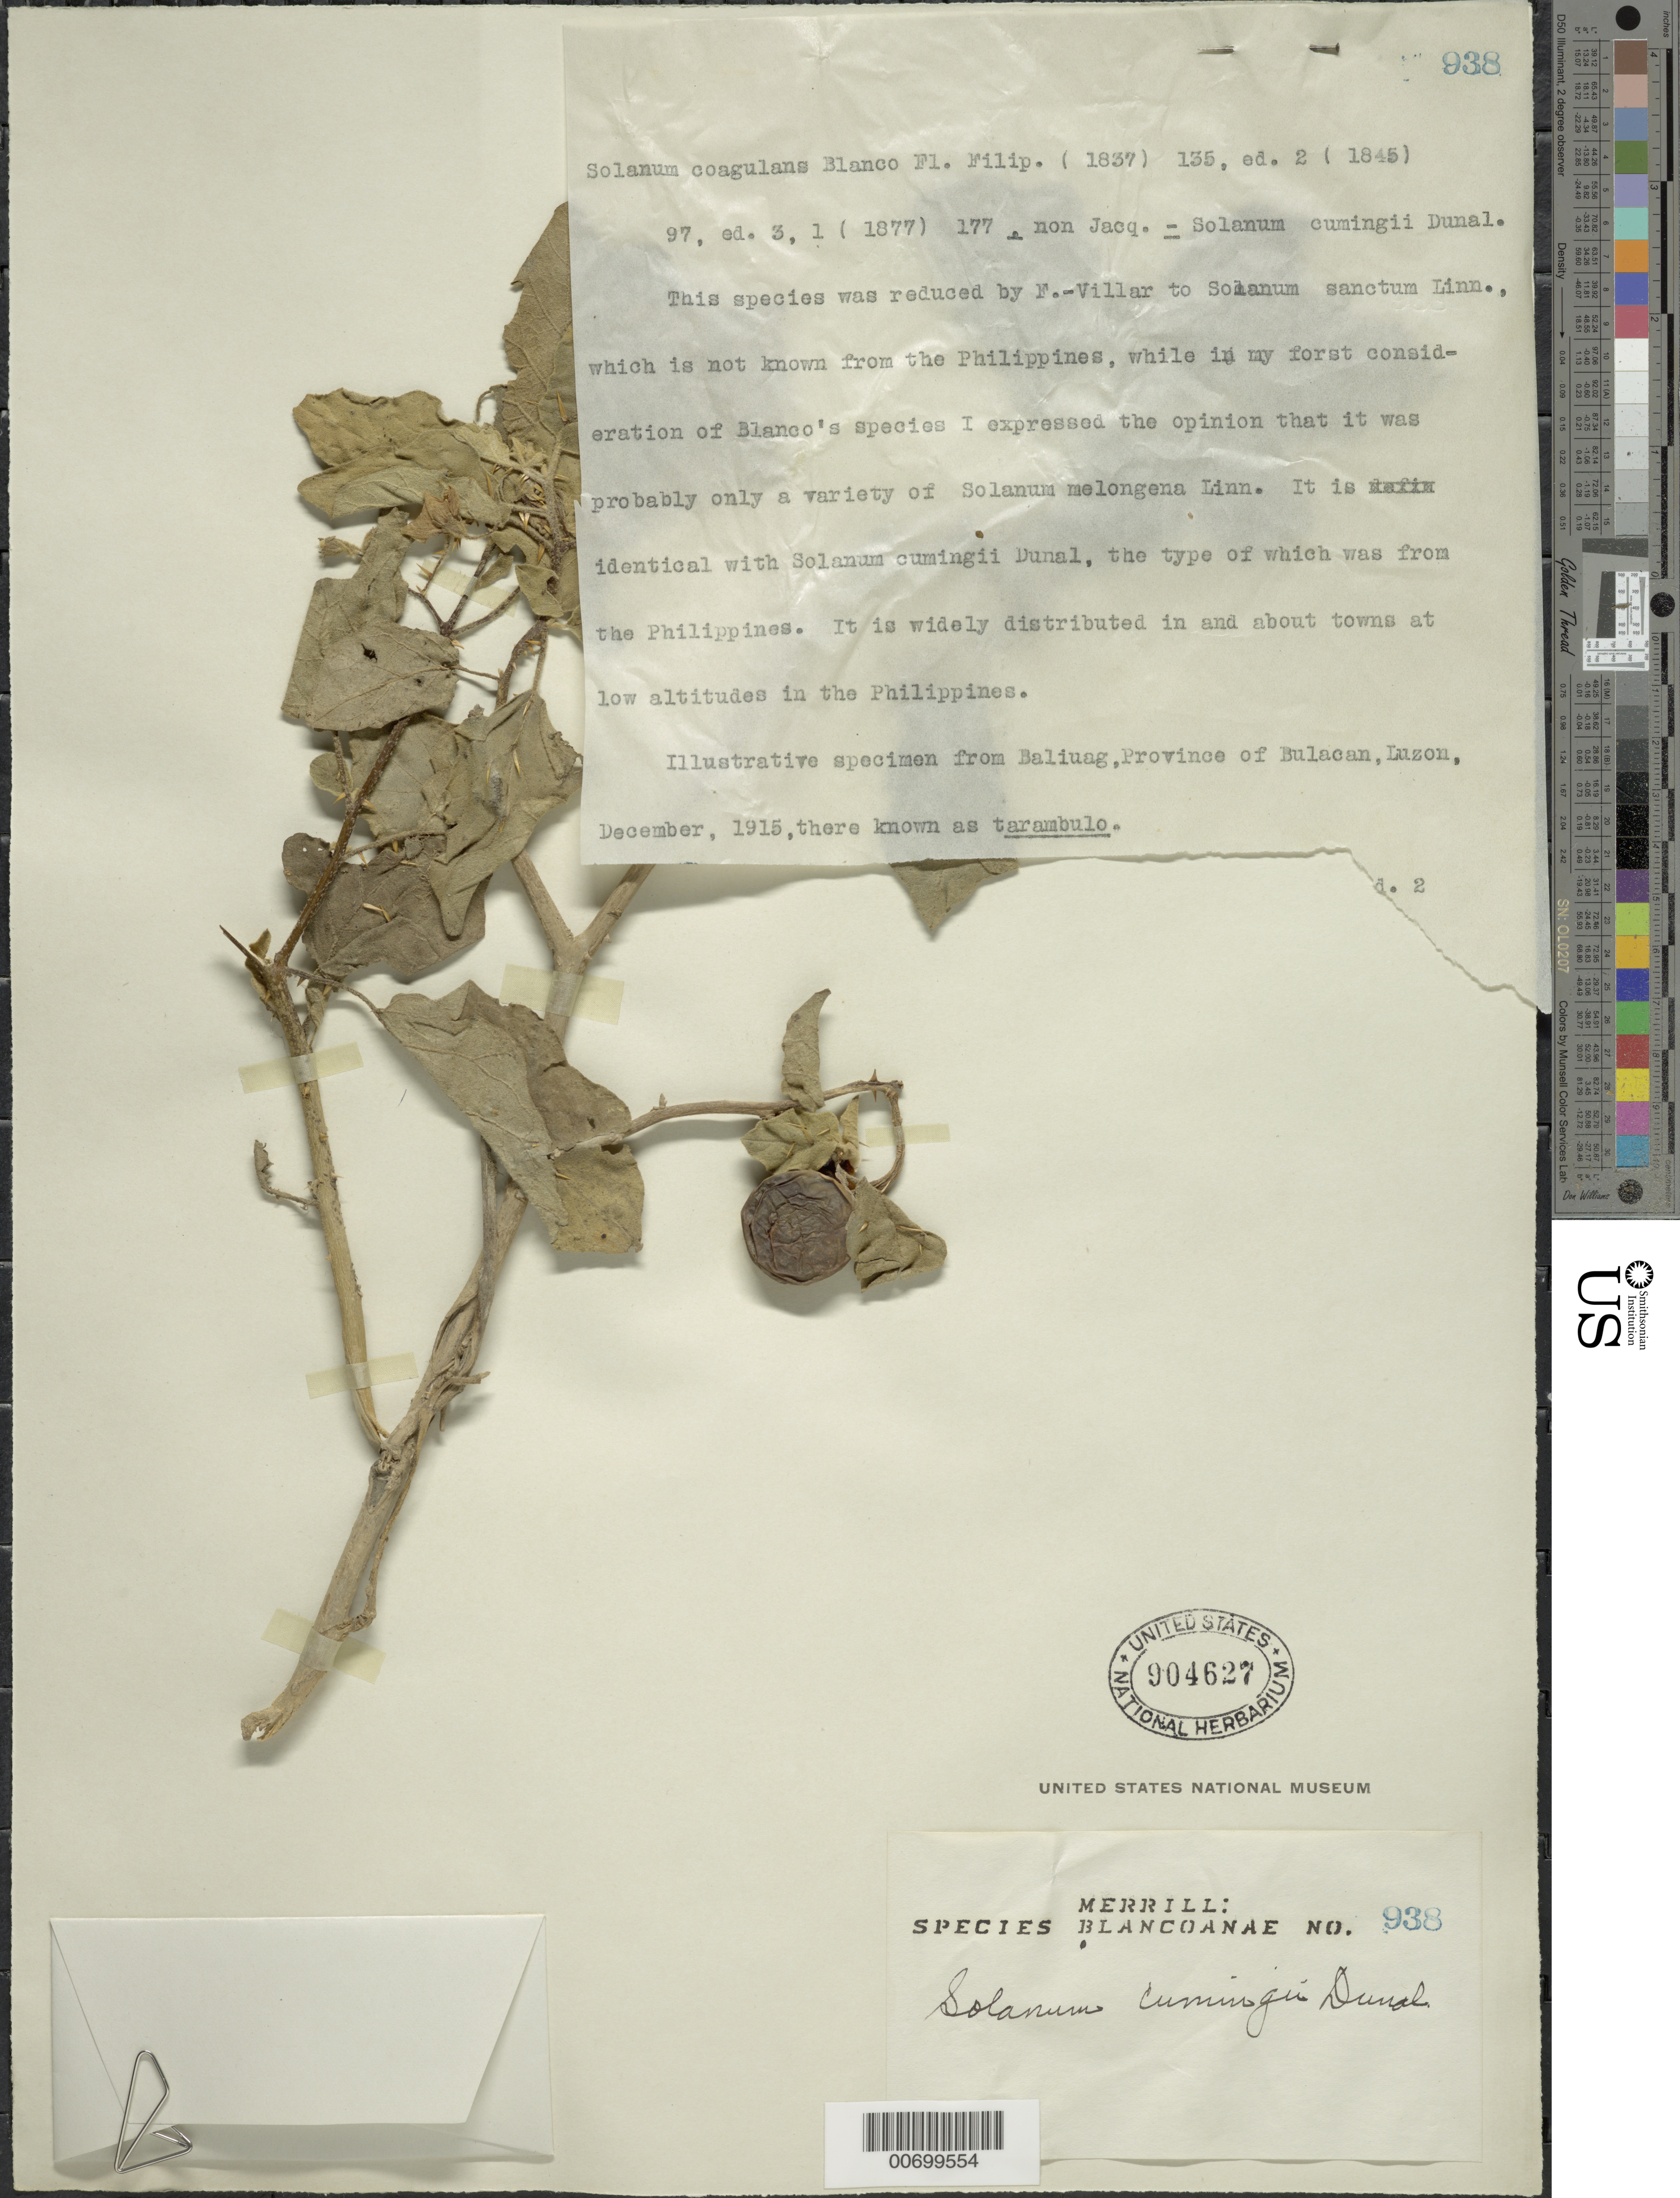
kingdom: Plantae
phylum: Tracheophyta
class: Magnoliopsida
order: Solanales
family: Solanaceae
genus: Solanum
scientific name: Solanum cumingii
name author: Dunal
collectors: E. D. Merrill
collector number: Sp. Blancoan. 0938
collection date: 1915-12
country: Philippines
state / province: Central Luzon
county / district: Bulacan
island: Luzon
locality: Baliuag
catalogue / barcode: US 904627